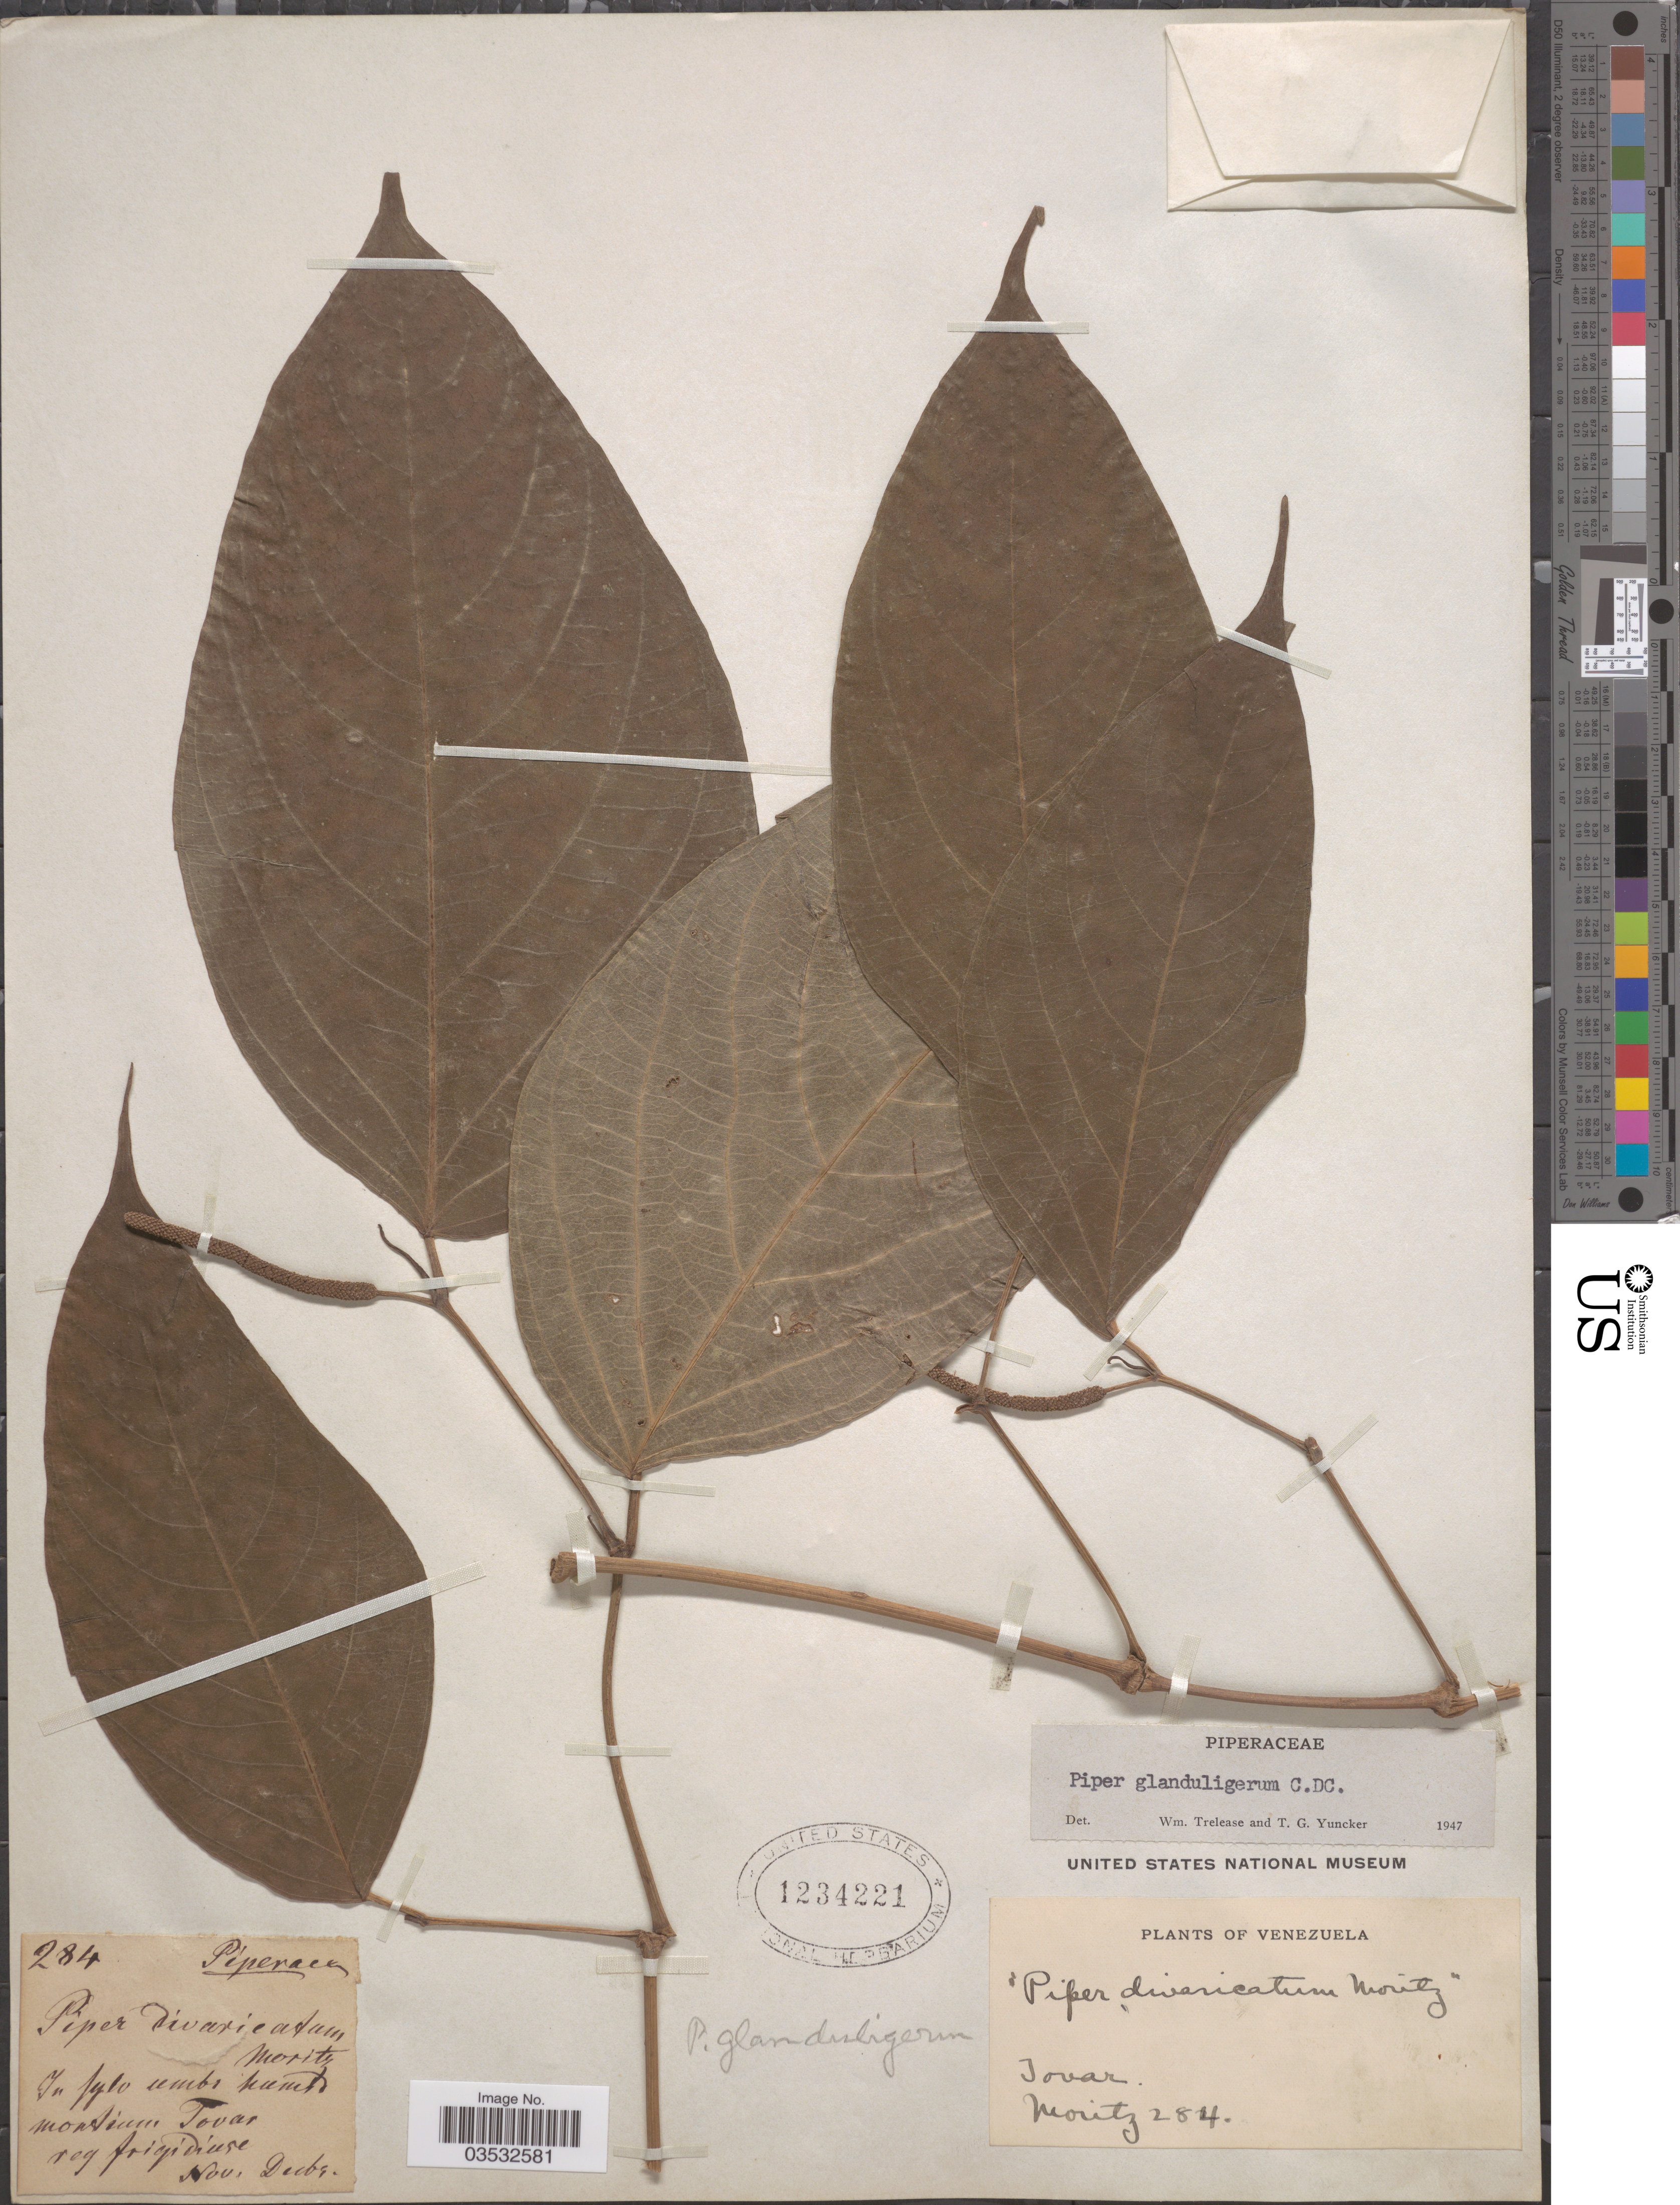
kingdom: Plantae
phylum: Tracheophyta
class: Magnoliopsida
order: Piperales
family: Piperaceae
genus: Piper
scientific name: Piper glanduligerum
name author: C. DC.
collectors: Moritz, --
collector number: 284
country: Venezuela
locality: In sylv umbr. kumt [interpreted] montium. Tovar. reg frigidiuse. [interpreted] Tovar.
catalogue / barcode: US 1234221